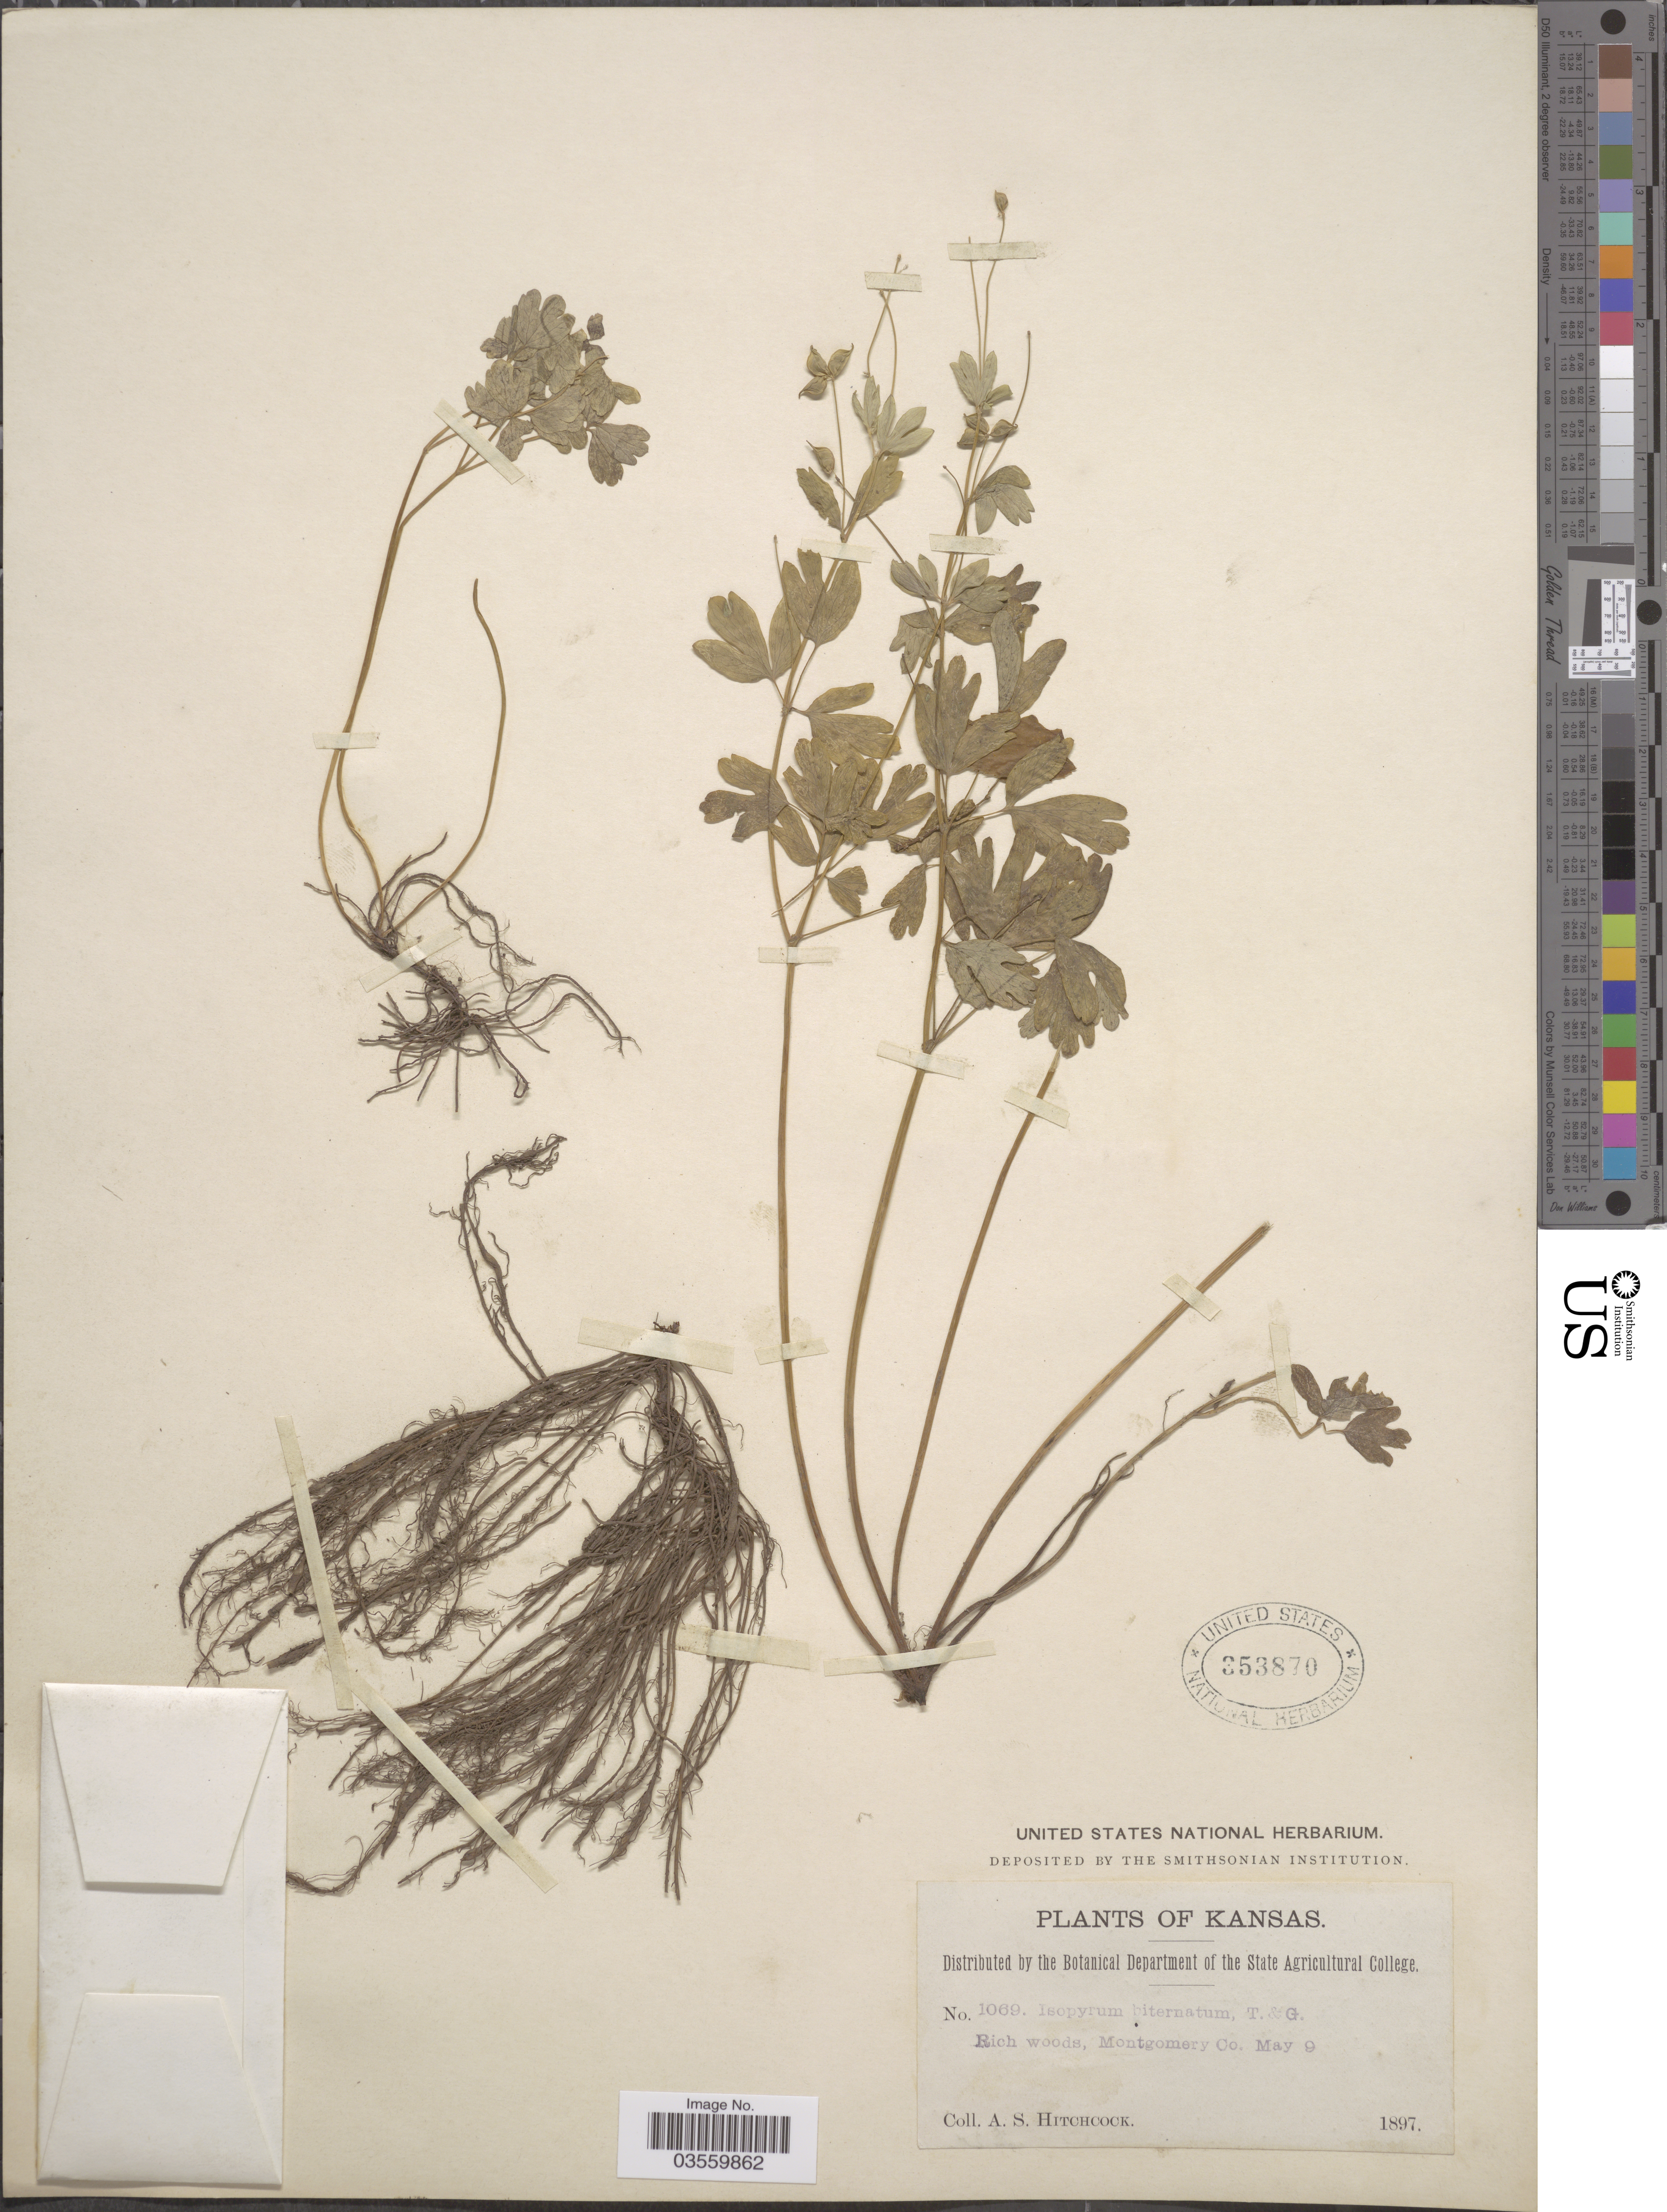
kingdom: Plantae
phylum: Tracheophyta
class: Magnoliopsida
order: Ranunculales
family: Ranunculaceae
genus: Enemion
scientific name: Enemion biternatum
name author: (Torr. & A. Gray) Raf.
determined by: Strong, Mark T., (BOT), Smithsonian Institution - National Museum of Natural History (UNITED STATES)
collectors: A. S. Hitchcock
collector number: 1069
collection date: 1897-05-09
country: United States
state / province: Kansas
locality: Montgomery Co.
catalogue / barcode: US 353870